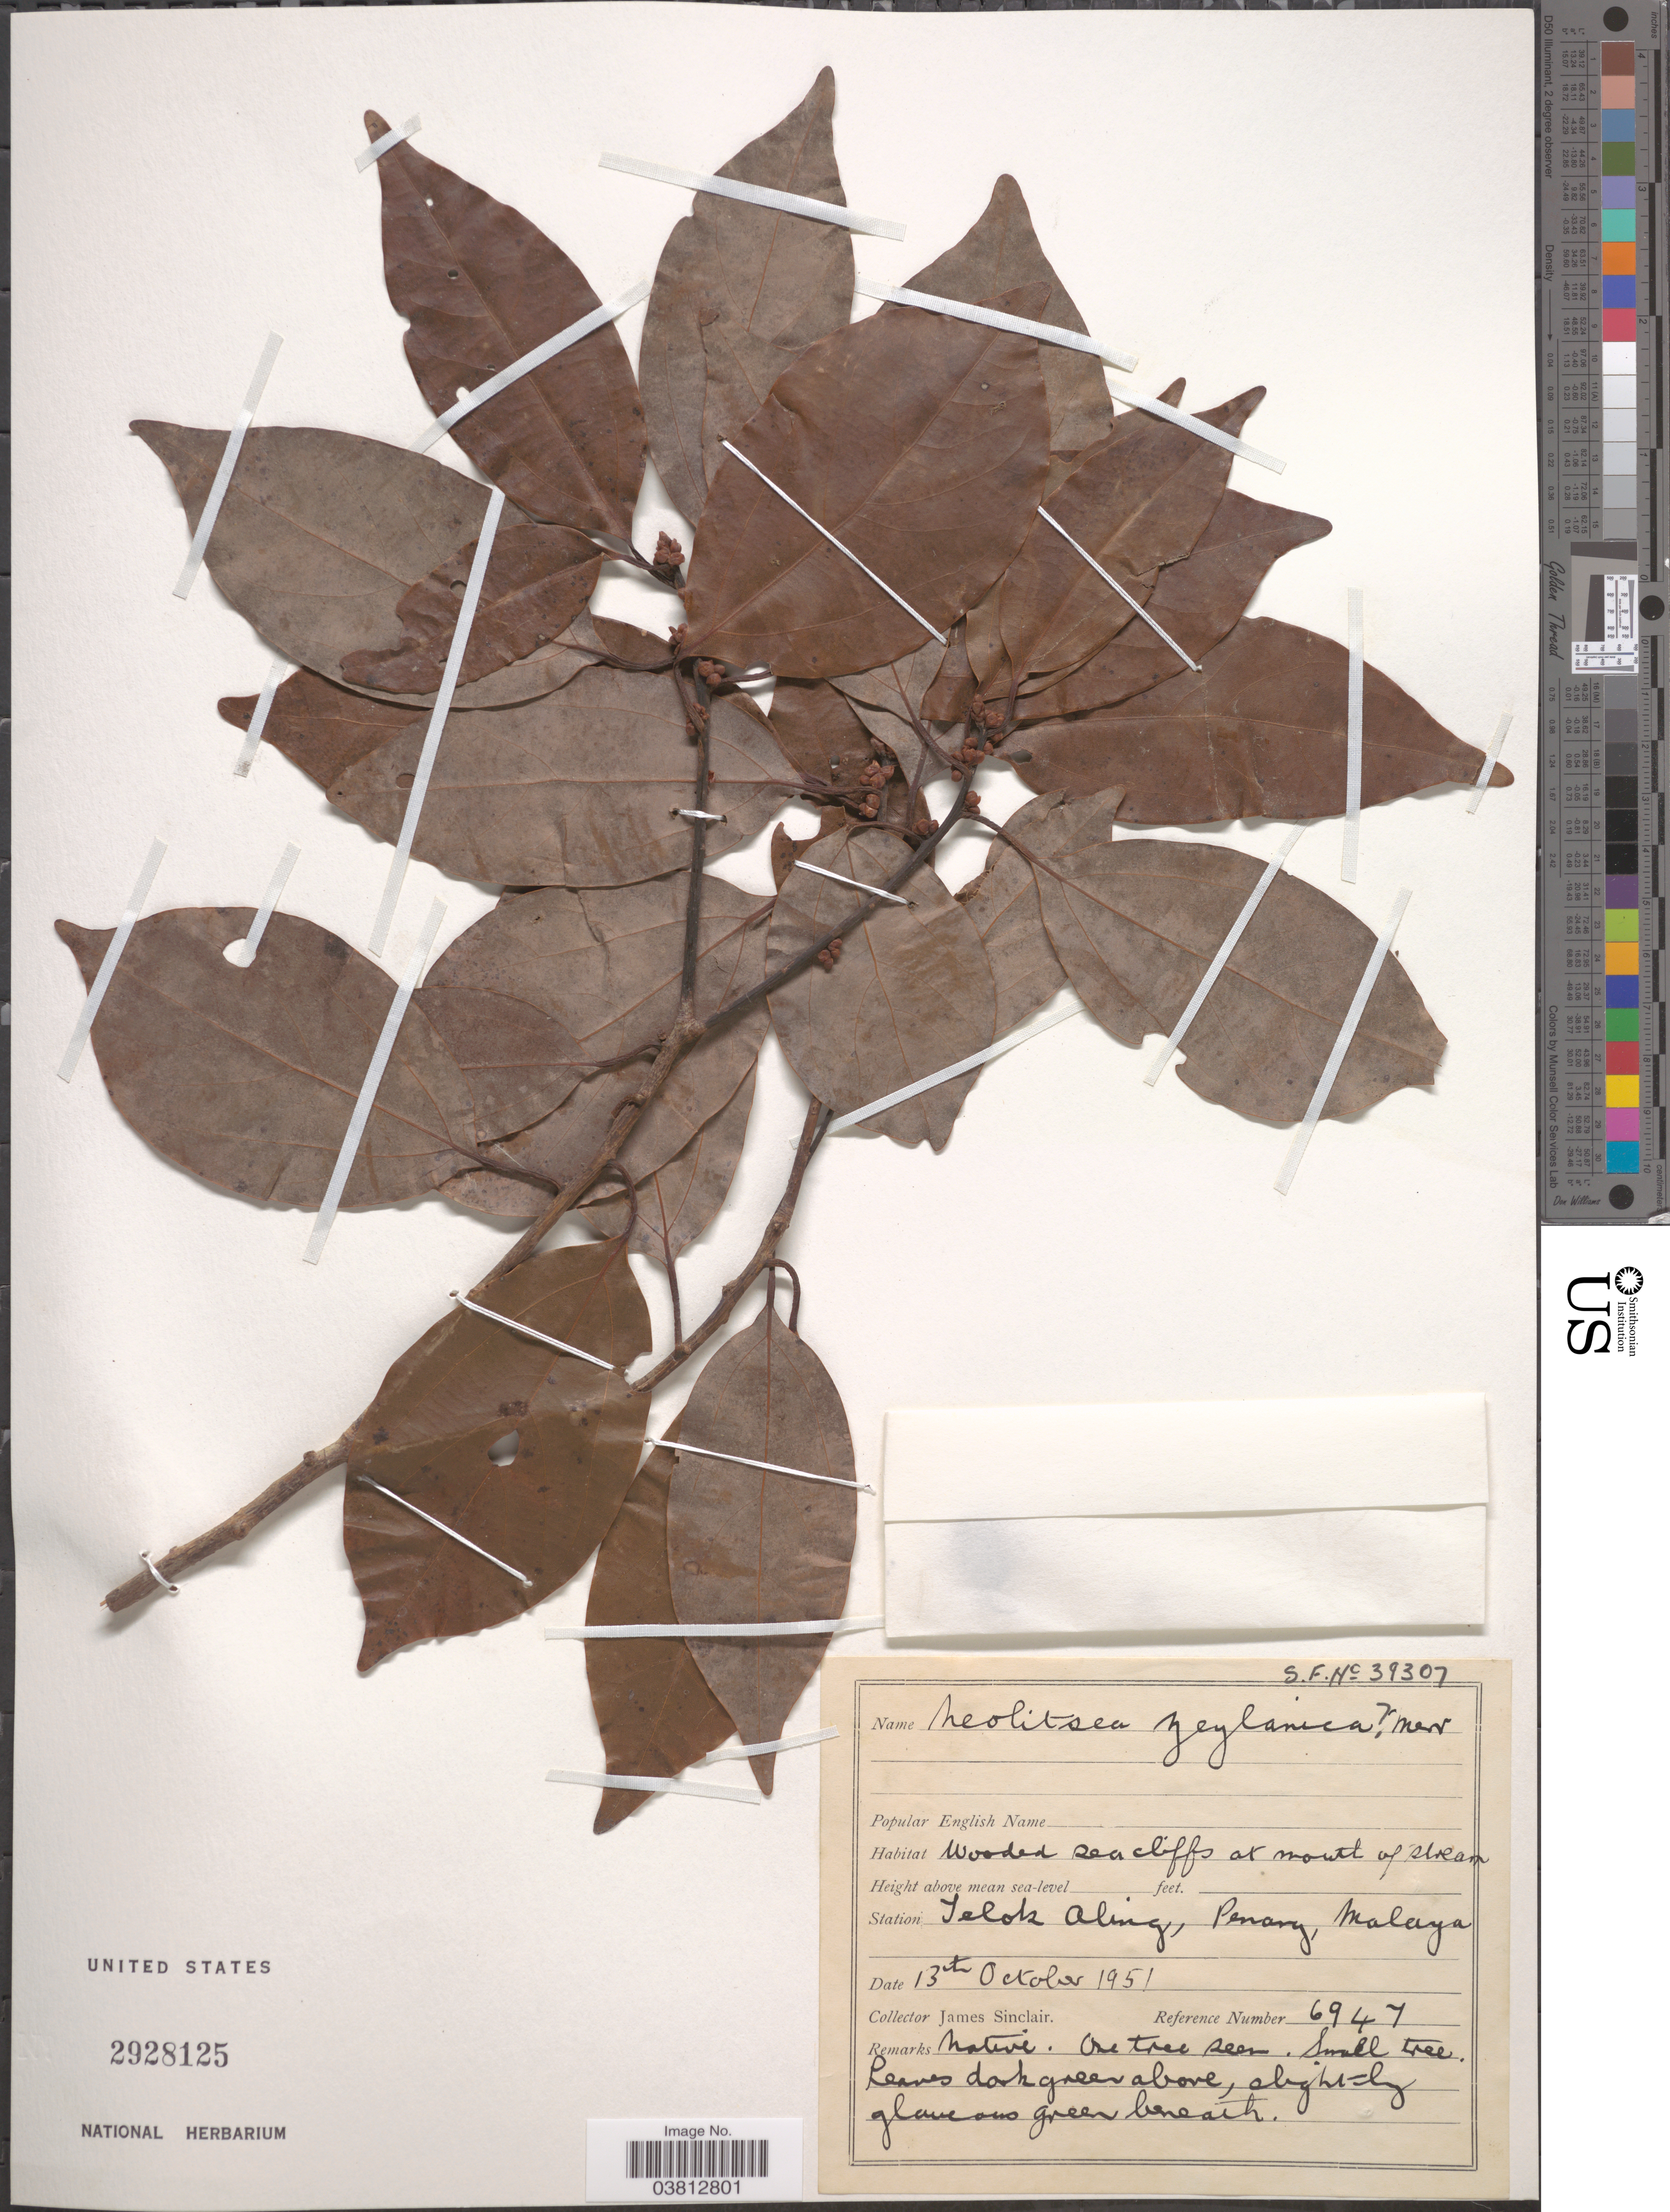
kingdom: Plantae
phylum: Tracheophyta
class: Magnoliopsida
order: Laurales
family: Lauraceae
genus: Neolitsea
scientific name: Neolitsea zeylanica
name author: (Nees & T. Nees) Merr.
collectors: J. Sinclair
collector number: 6947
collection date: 1951-10-13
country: Malaysia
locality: Station Telok Aling, Penang, Malaya.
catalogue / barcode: US 2928125